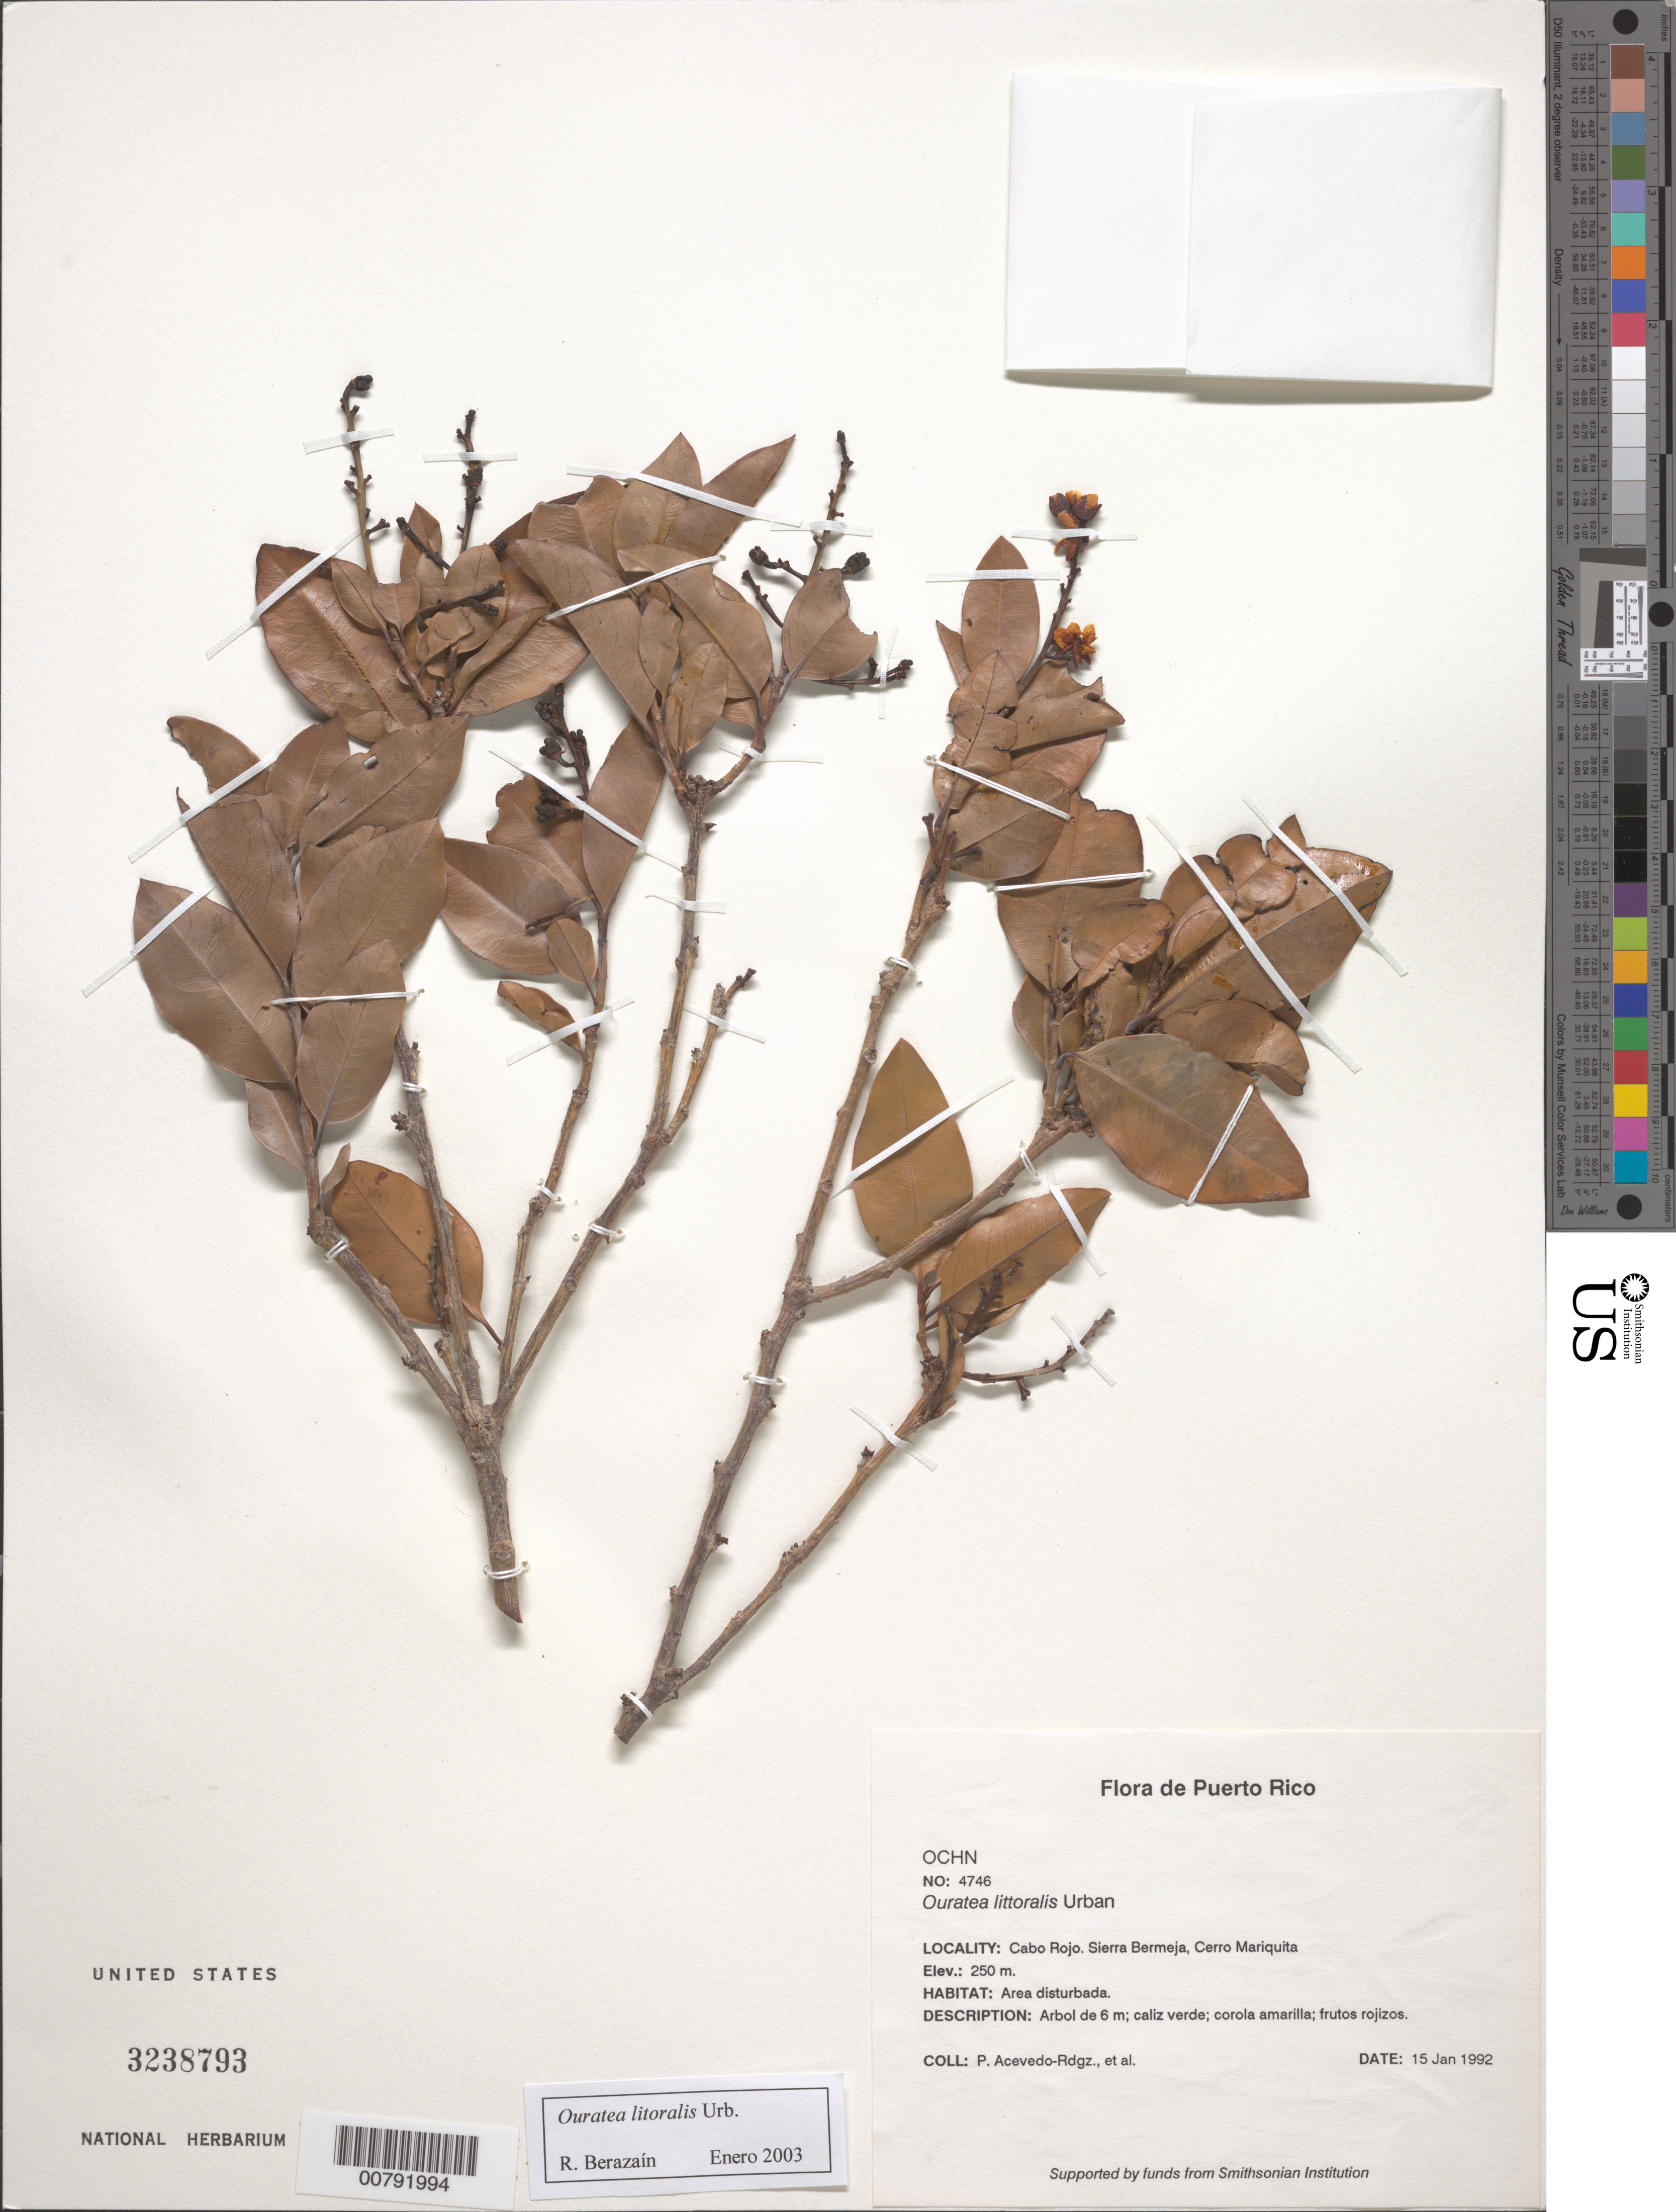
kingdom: Plantae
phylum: Tracheophyta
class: Magnoliopsida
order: Malpighiales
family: Ochnaceae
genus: Ouratea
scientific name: Ouratea littoralis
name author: Urb.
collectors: P. Acevedo-Rodr.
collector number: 4746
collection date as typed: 15 Jan 1992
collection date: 1992-01-15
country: Puerto Rico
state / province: Cabo Rojo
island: Puerto Rico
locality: Cabo Rojo; Sierra Bermeja, Cerro Mariquita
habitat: Area disturbada.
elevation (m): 250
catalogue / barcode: US 3138793